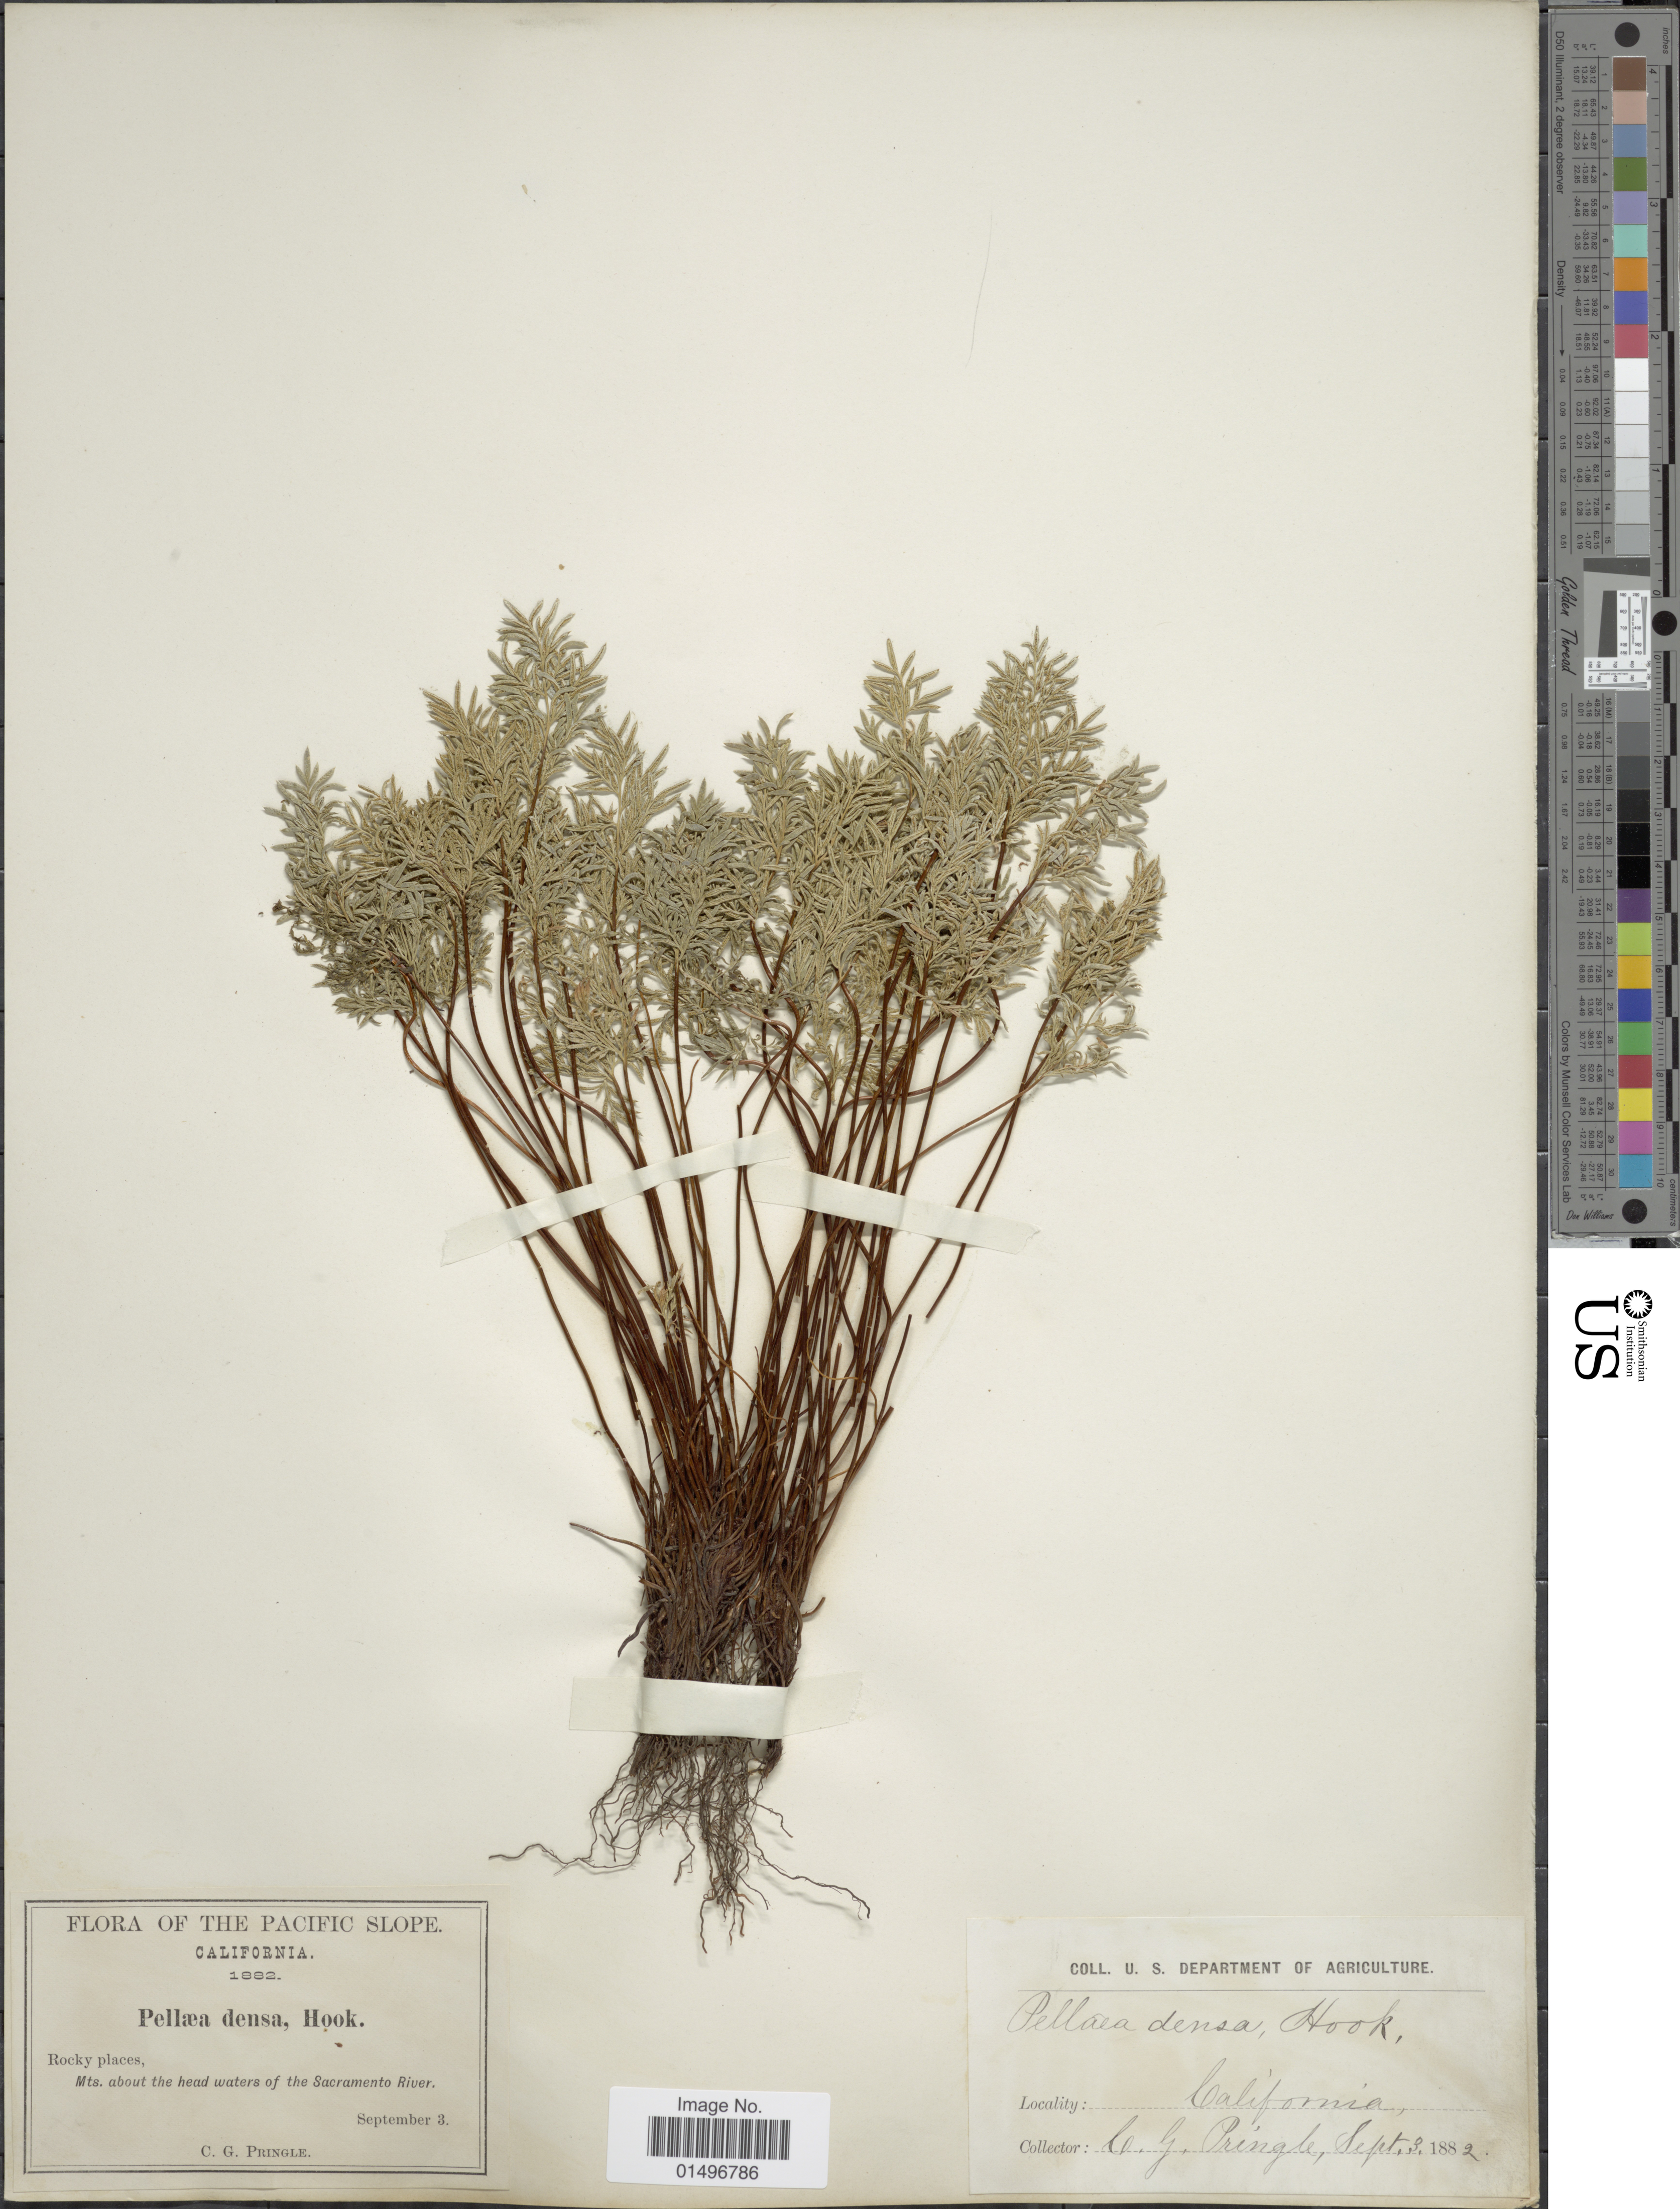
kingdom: Plantae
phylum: Tracheophyta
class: Polypodiopsida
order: Polypodiales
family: Pteridaceae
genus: Aspidotis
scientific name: Aspidotis densa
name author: (Brack.) Lellinger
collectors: C. G. Pringle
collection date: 1882-09-03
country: United States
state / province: California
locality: Pacific Slope, California, Mts. about the head waters of the Sacremneto River.